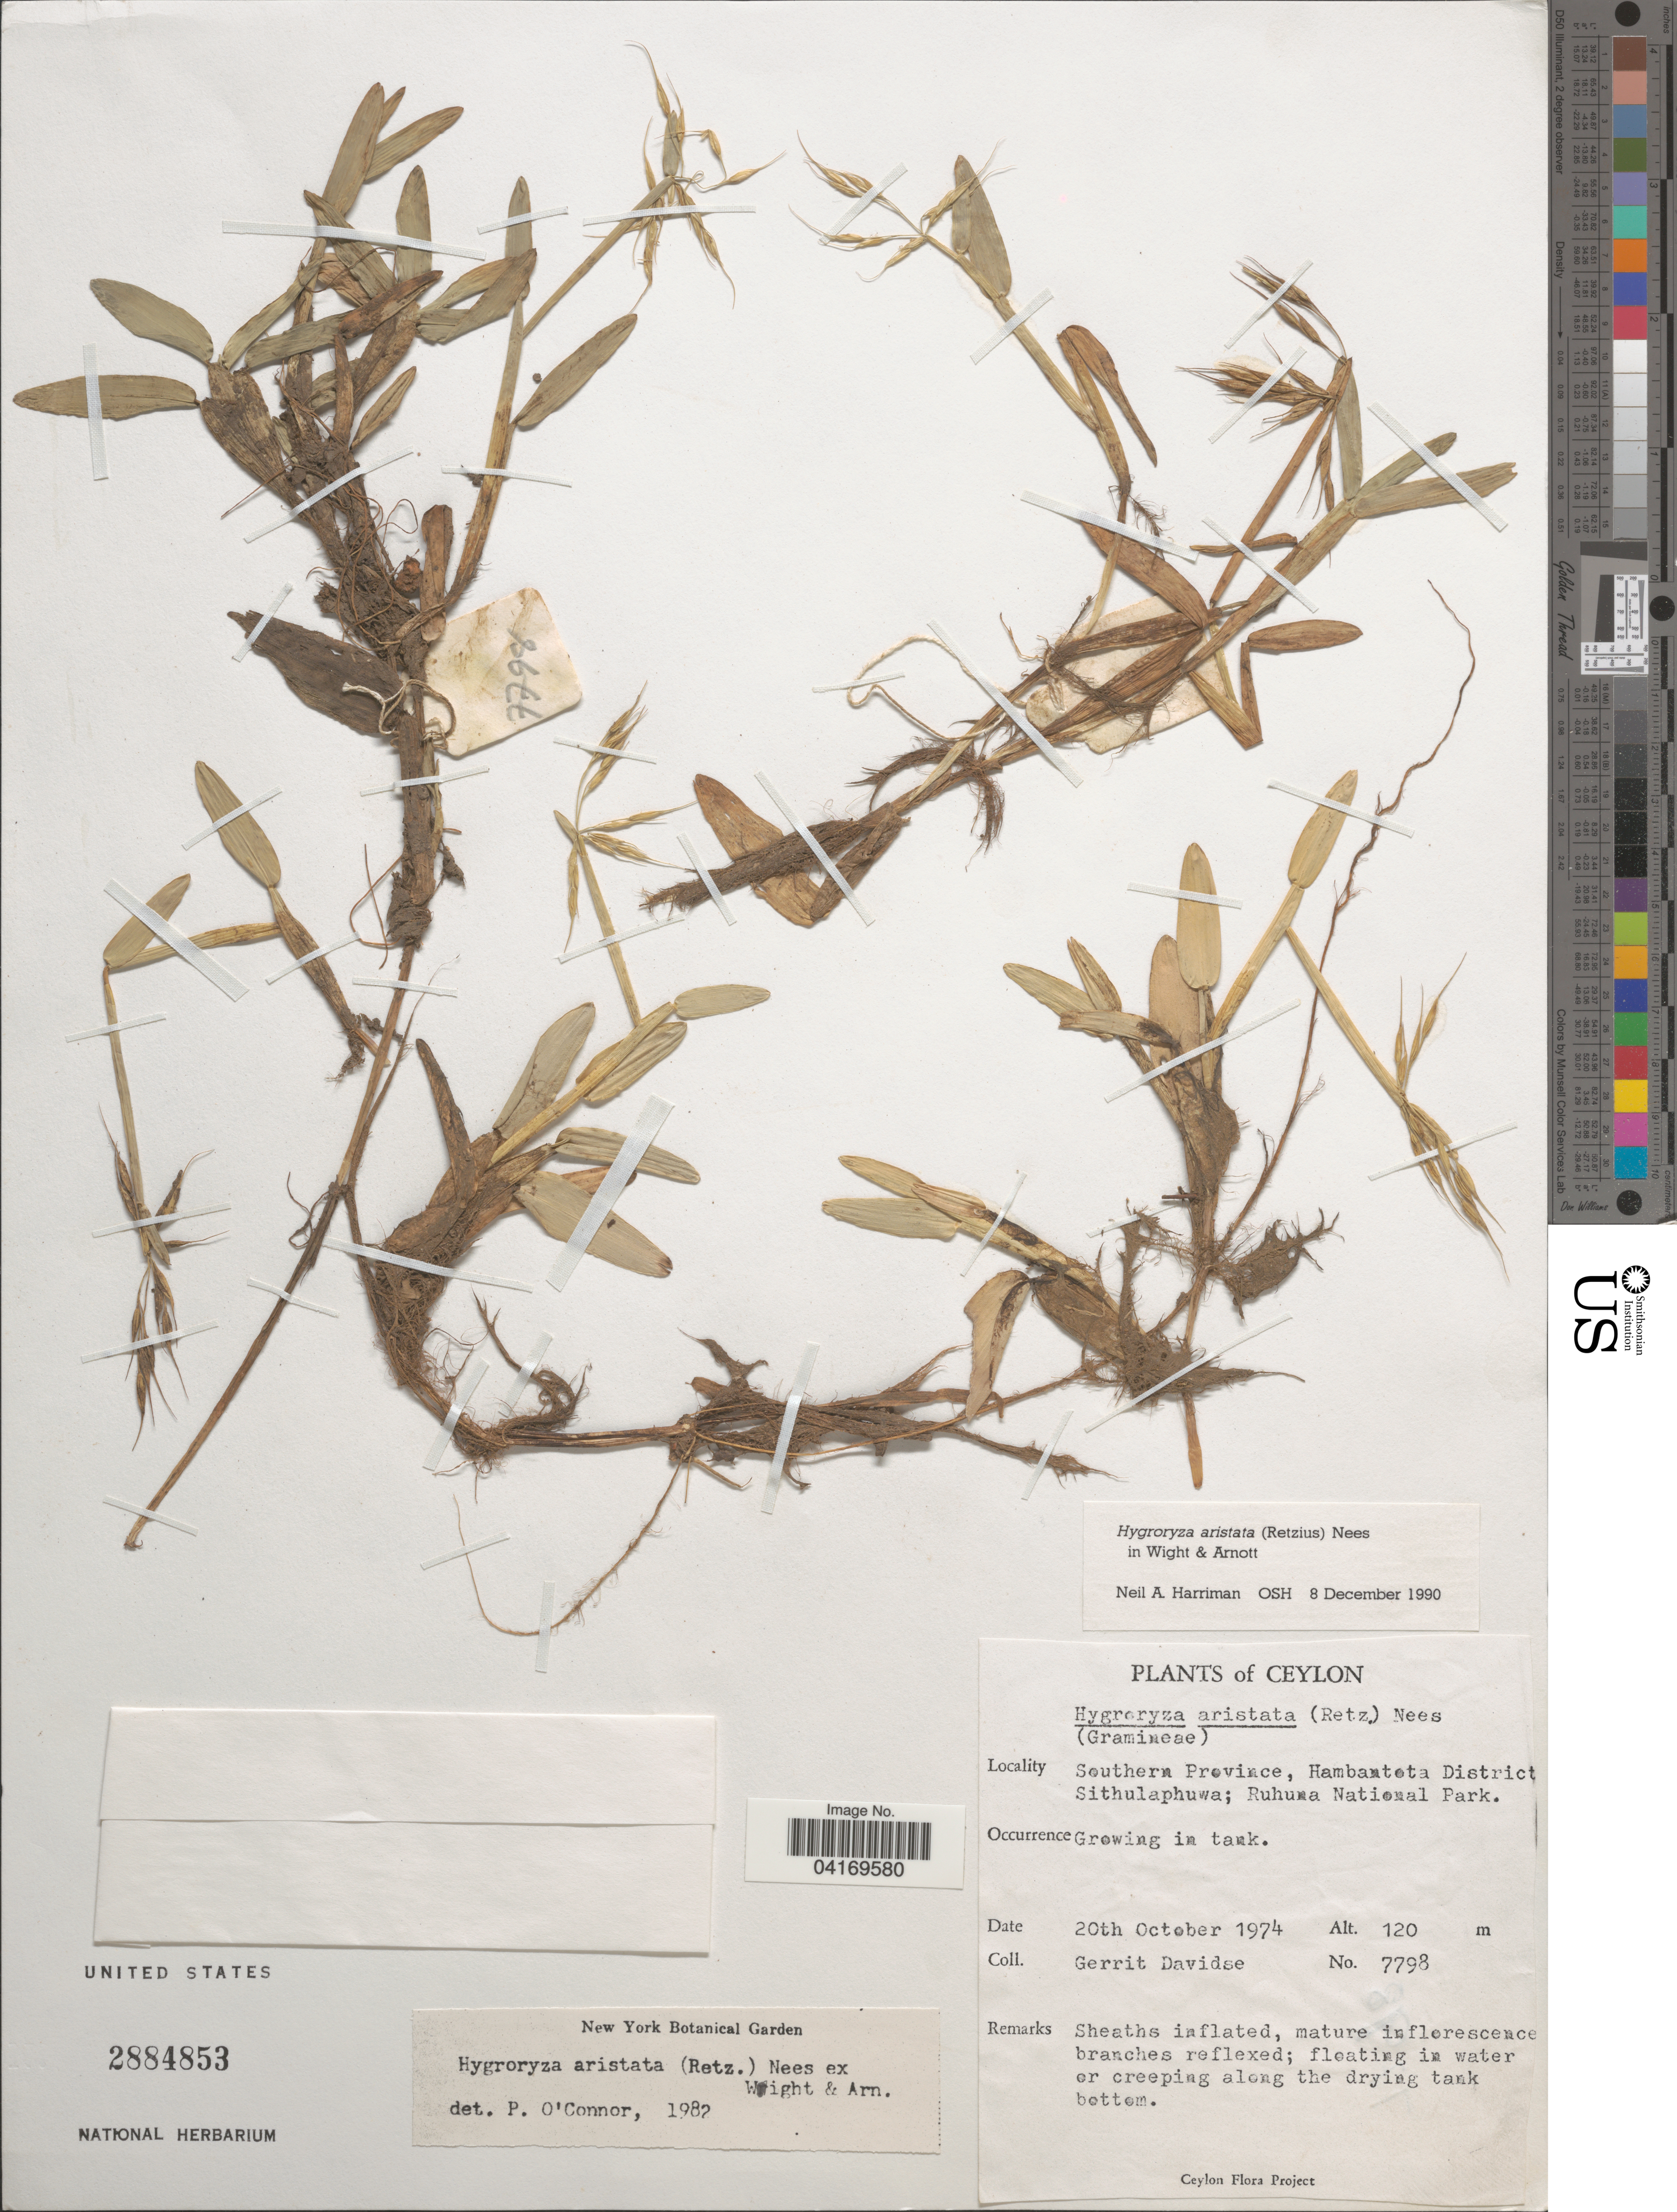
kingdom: Plantae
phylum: Tracheophyta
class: Liliopsida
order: Poales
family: Poaceae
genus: Hygroryza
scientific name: Hygroryza aristata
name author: (Retz.) Nees ex Wright & Arn.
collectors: G. Davidse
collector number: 7798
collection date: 1974-10-20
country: Sri Lanka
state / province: Southern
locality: Ceylon. Hambantota [interpreted] District. Sithulaphuwa; Ruhuna National Park.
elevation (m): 120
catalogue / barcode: US 2884853